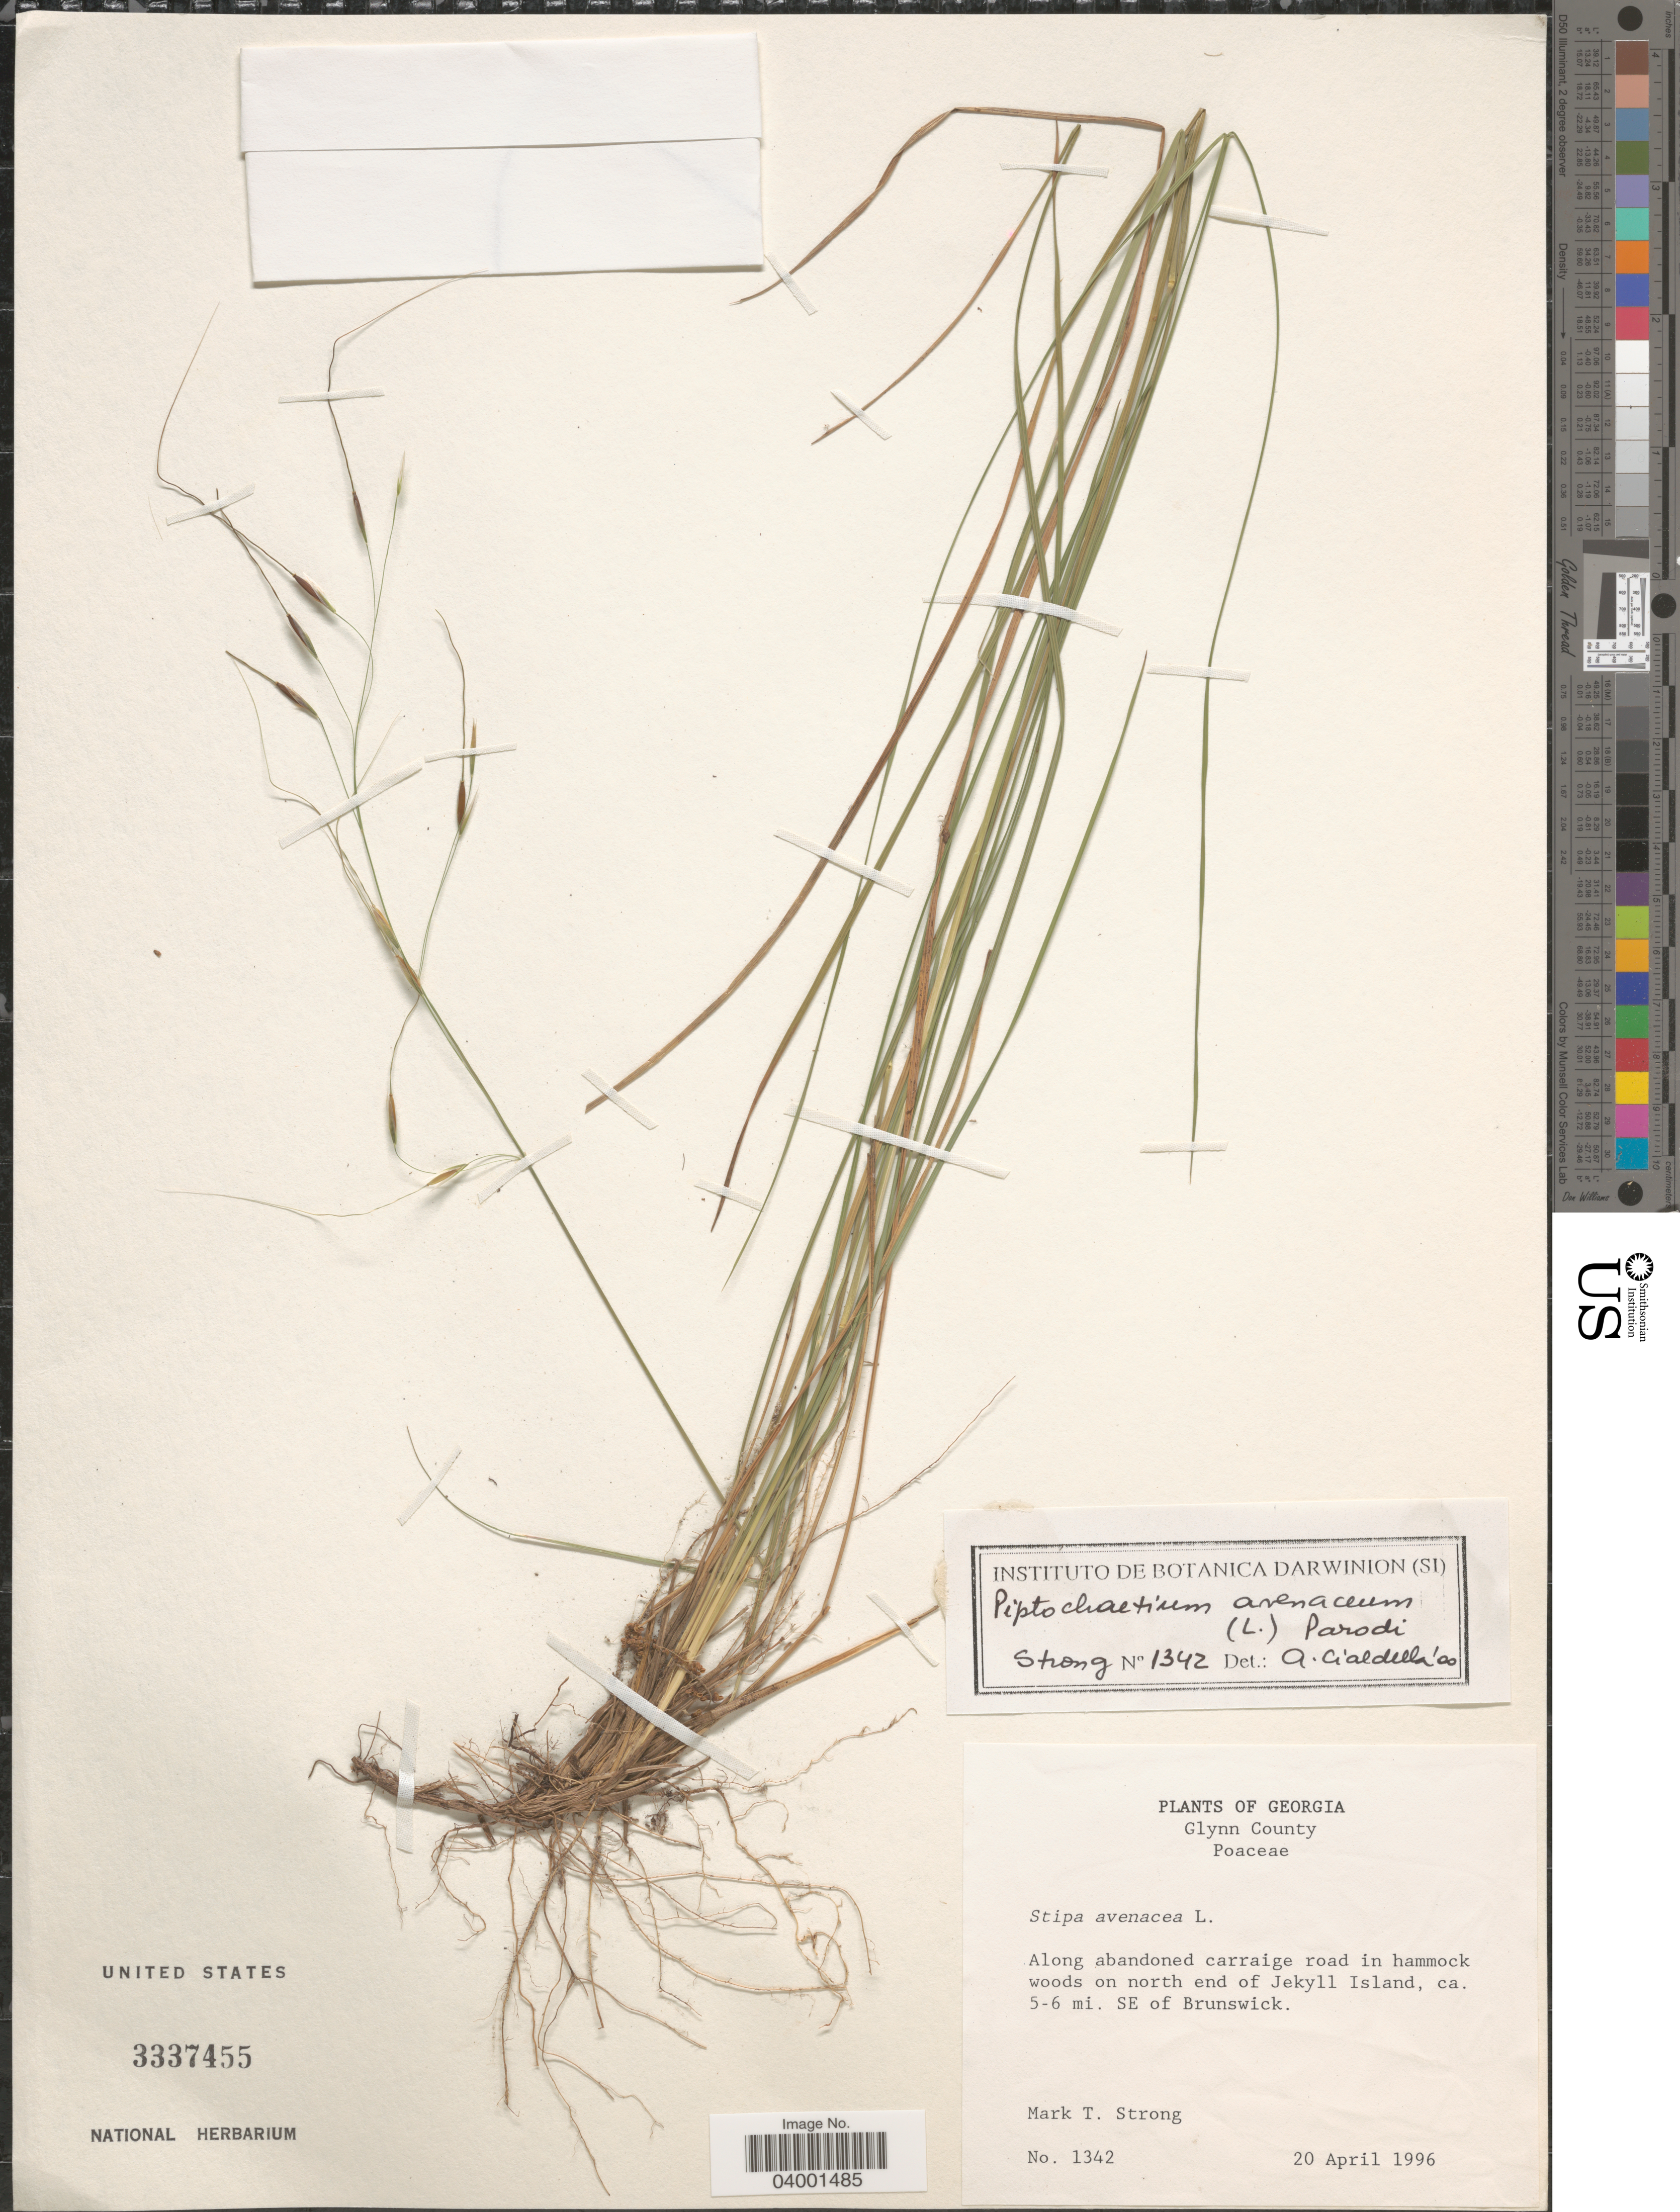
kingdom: Plantae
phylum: Tracheophyta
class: Liliopsida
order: Poales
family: Poaceae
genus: Piptochaetium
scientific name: Piptochaetium avenaceum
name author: (L.) Parodi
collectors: M. T. Strong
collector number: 1342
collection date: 1996-04-20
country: United States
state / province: Georgia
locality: Glynn County. Along abandoned carraige road in hammock woods on north end of Jekyll Island, ca. 5-6 mi. SE of Brunswick.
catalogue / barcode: US 3337455